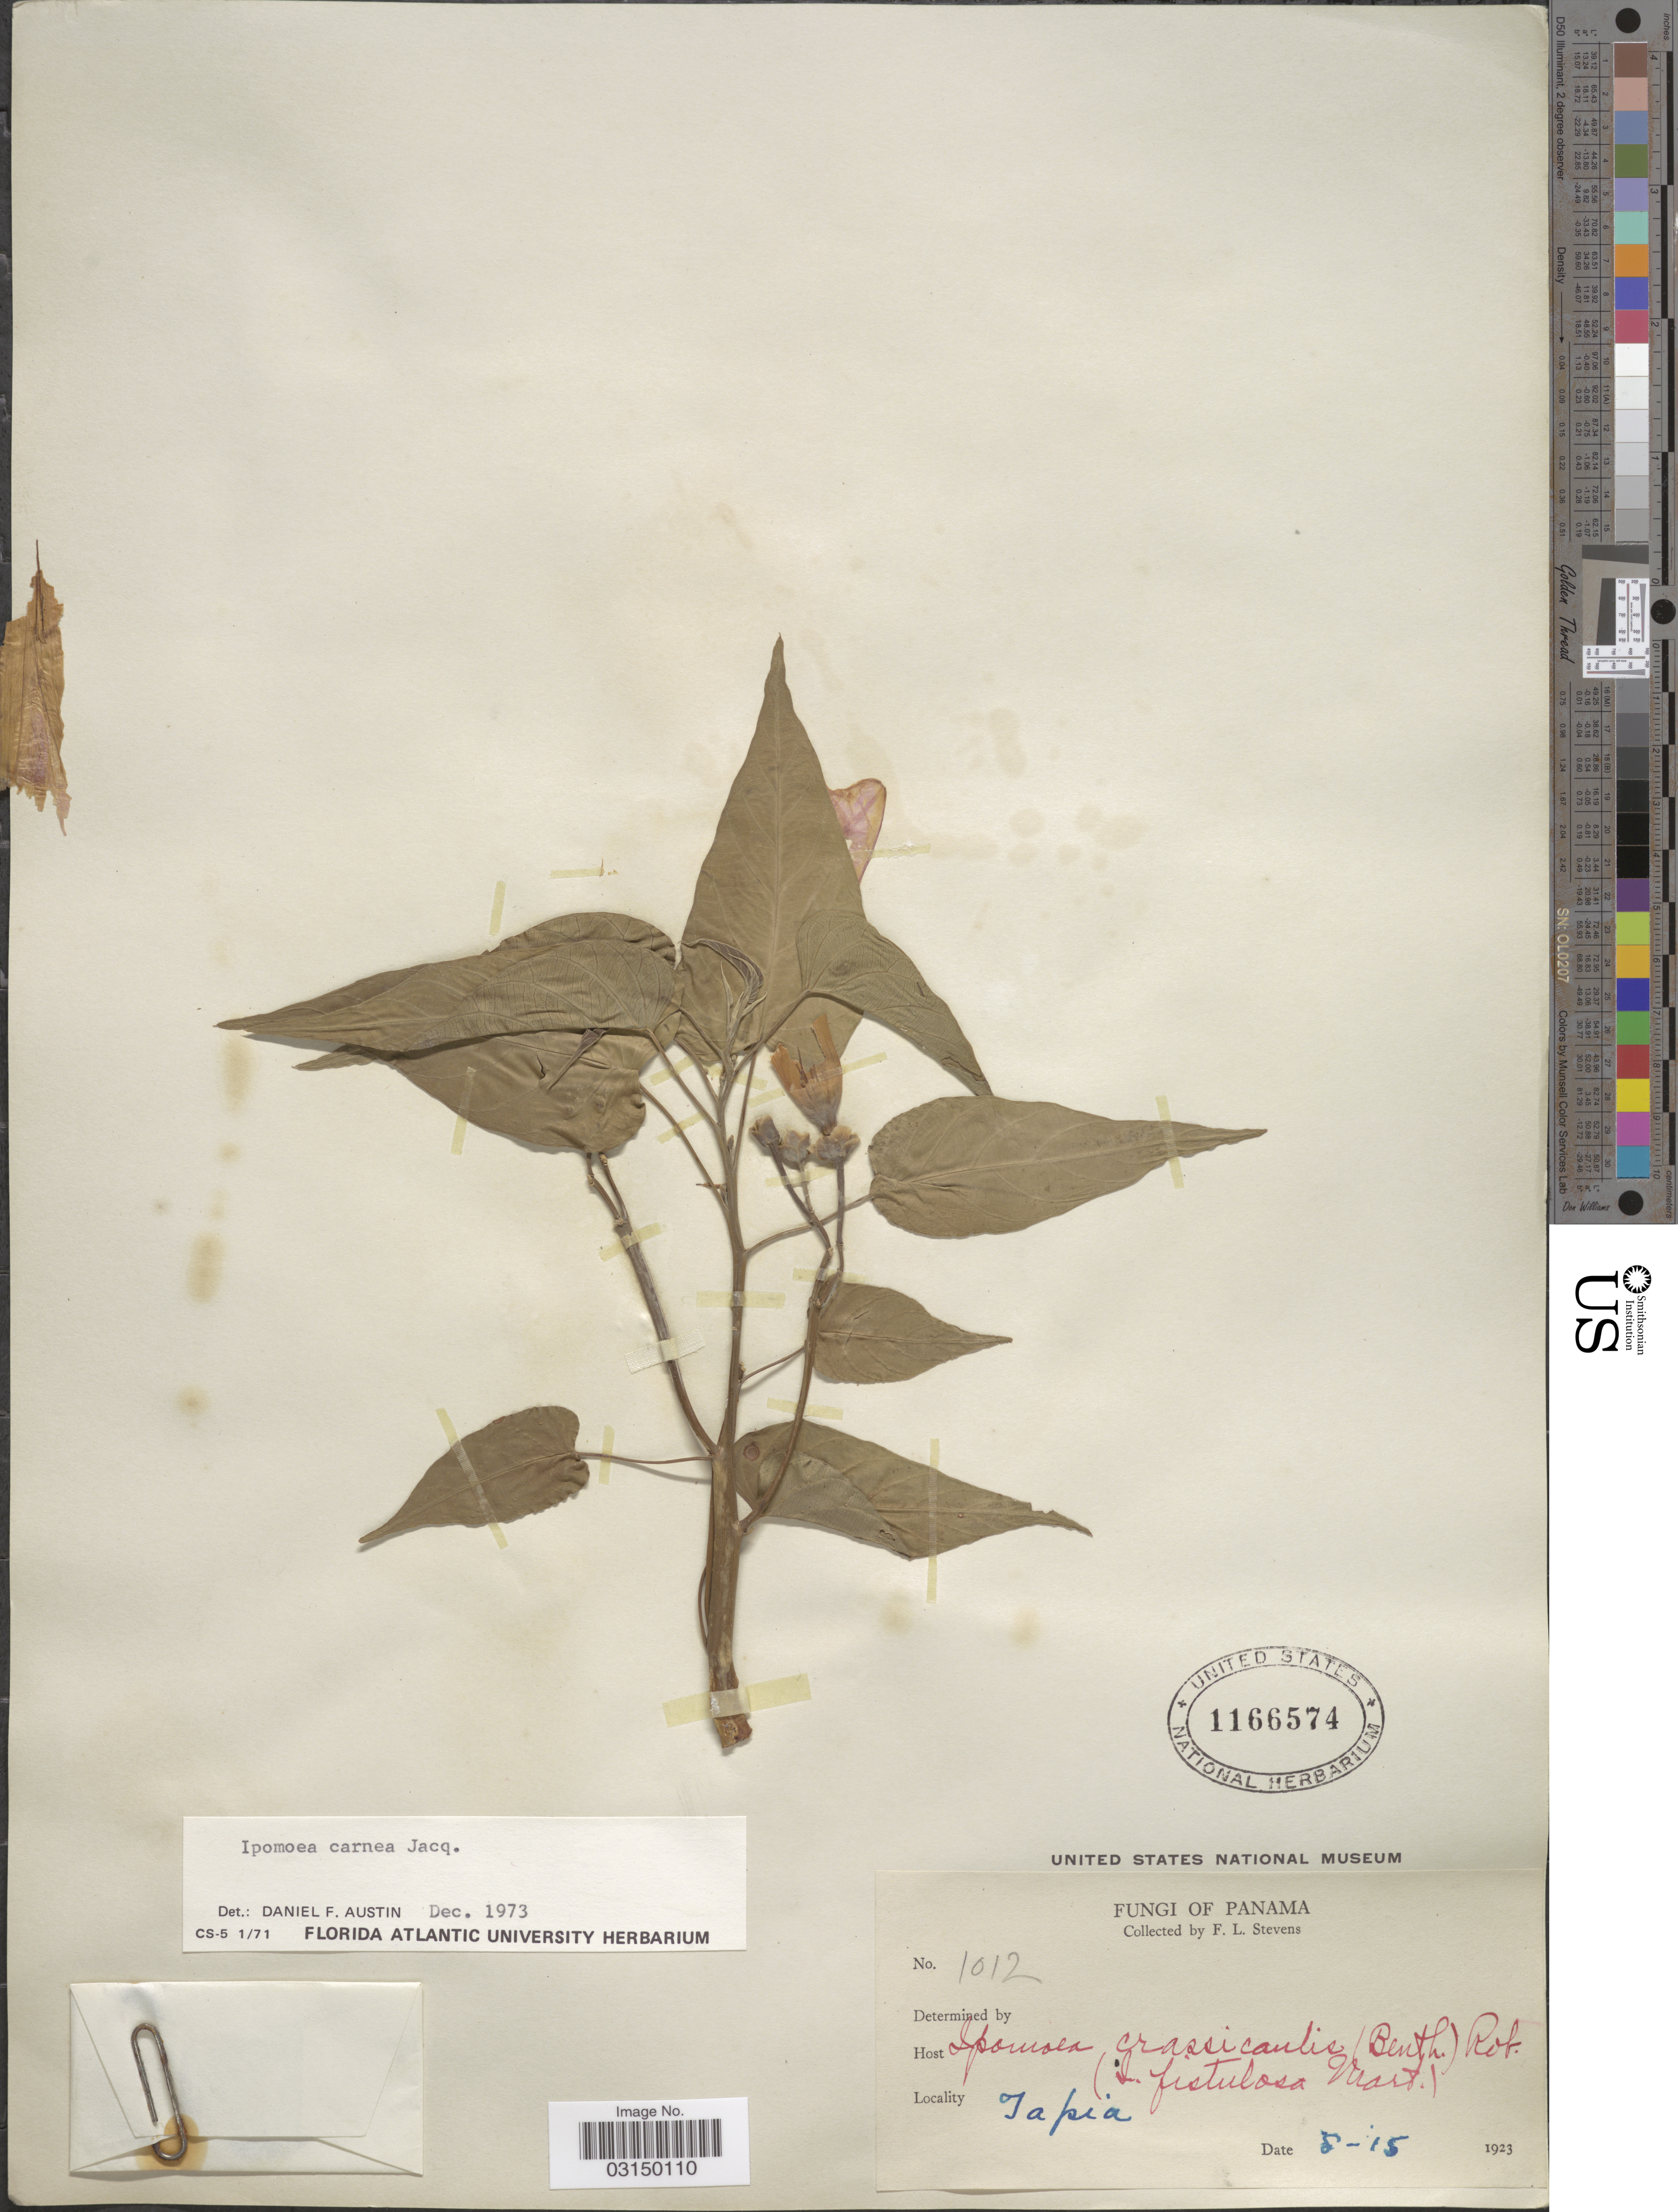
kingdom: Plantae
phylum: Tracheophyta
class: Magnoliopsida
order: Solanales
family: Convolvulaceae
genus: Ipomoea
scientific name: Ipomoea carnea subsp. fistulosa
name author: (Mart. ex Choisy) D.F. Austin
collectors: F. L. Stevens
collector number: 1012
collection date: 1923-08-15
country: Panama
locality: Tapia.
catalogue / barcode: US 1166574